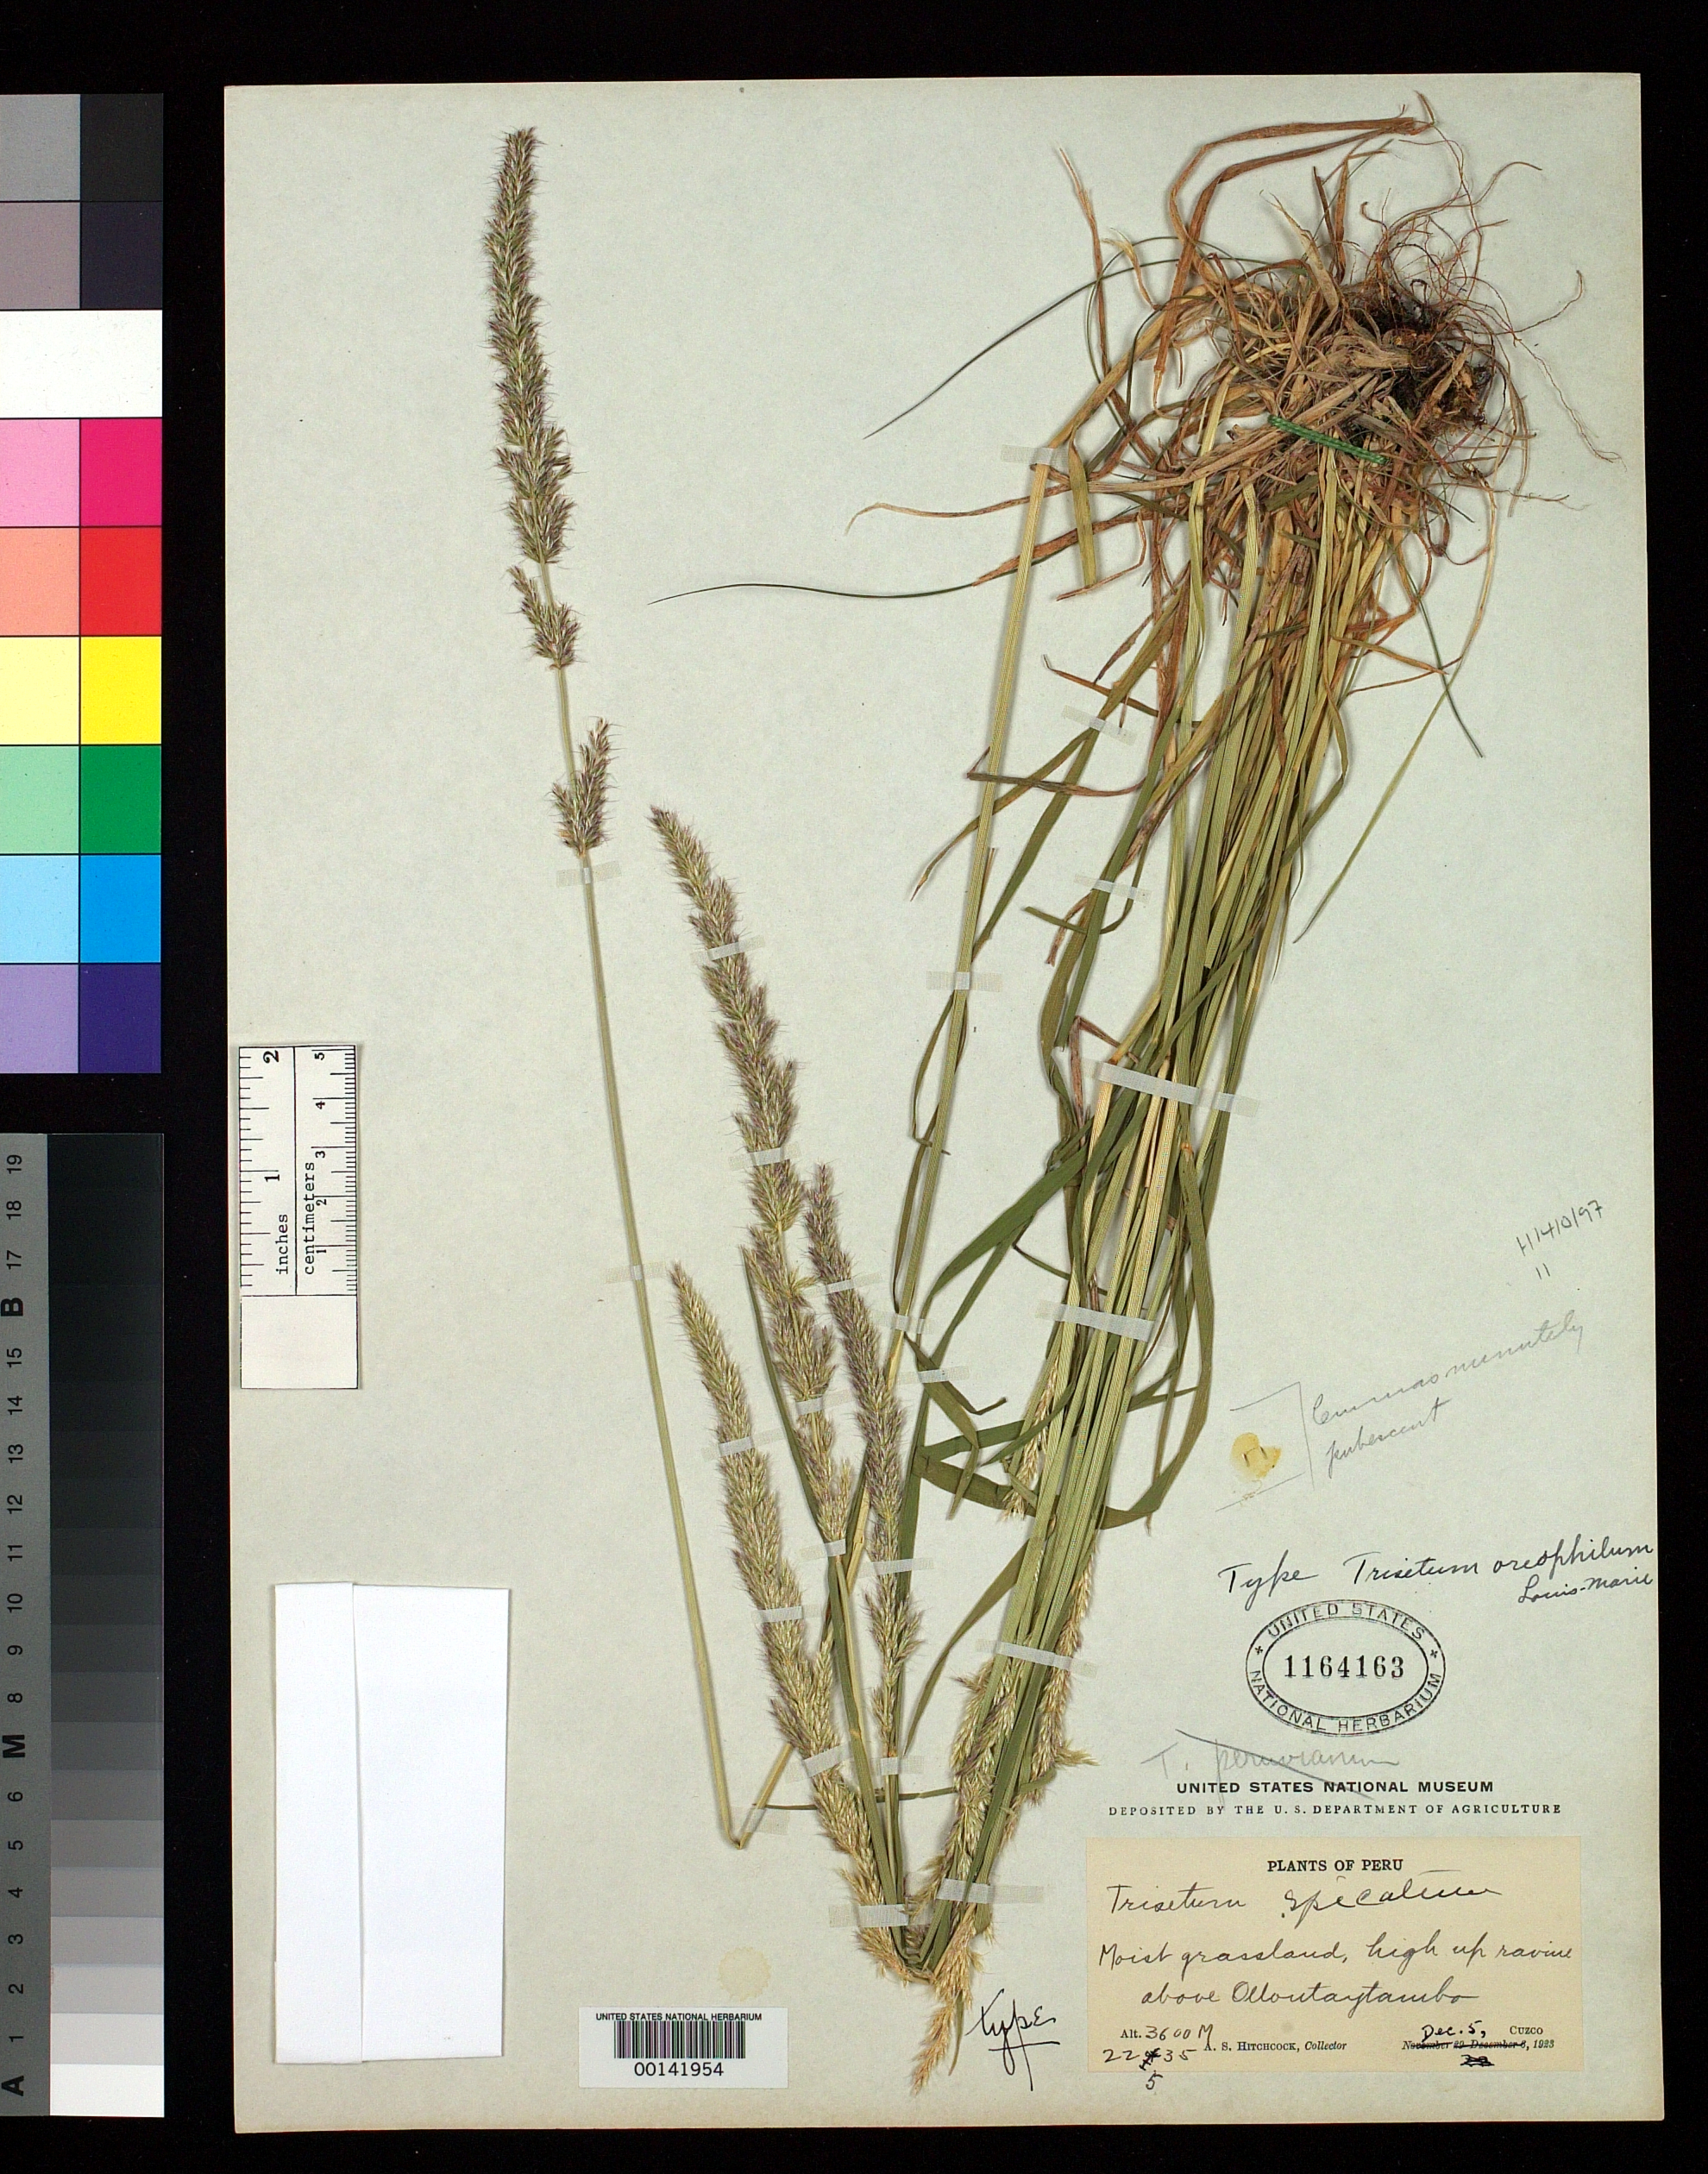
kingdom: Plantae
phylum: Tracheophyta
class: Liliopsida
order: Poales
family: Poaceae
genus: Trisetum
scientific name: Trisetum oreophilum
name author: Louis-Marie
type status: Holotype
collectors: A. S. Hitchcock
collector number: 22535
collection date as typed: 05 Dec 1923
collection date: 1923-12-05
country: Peru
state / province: Cusco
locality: above Olloutaytambo [?]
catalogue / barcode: US 1164163